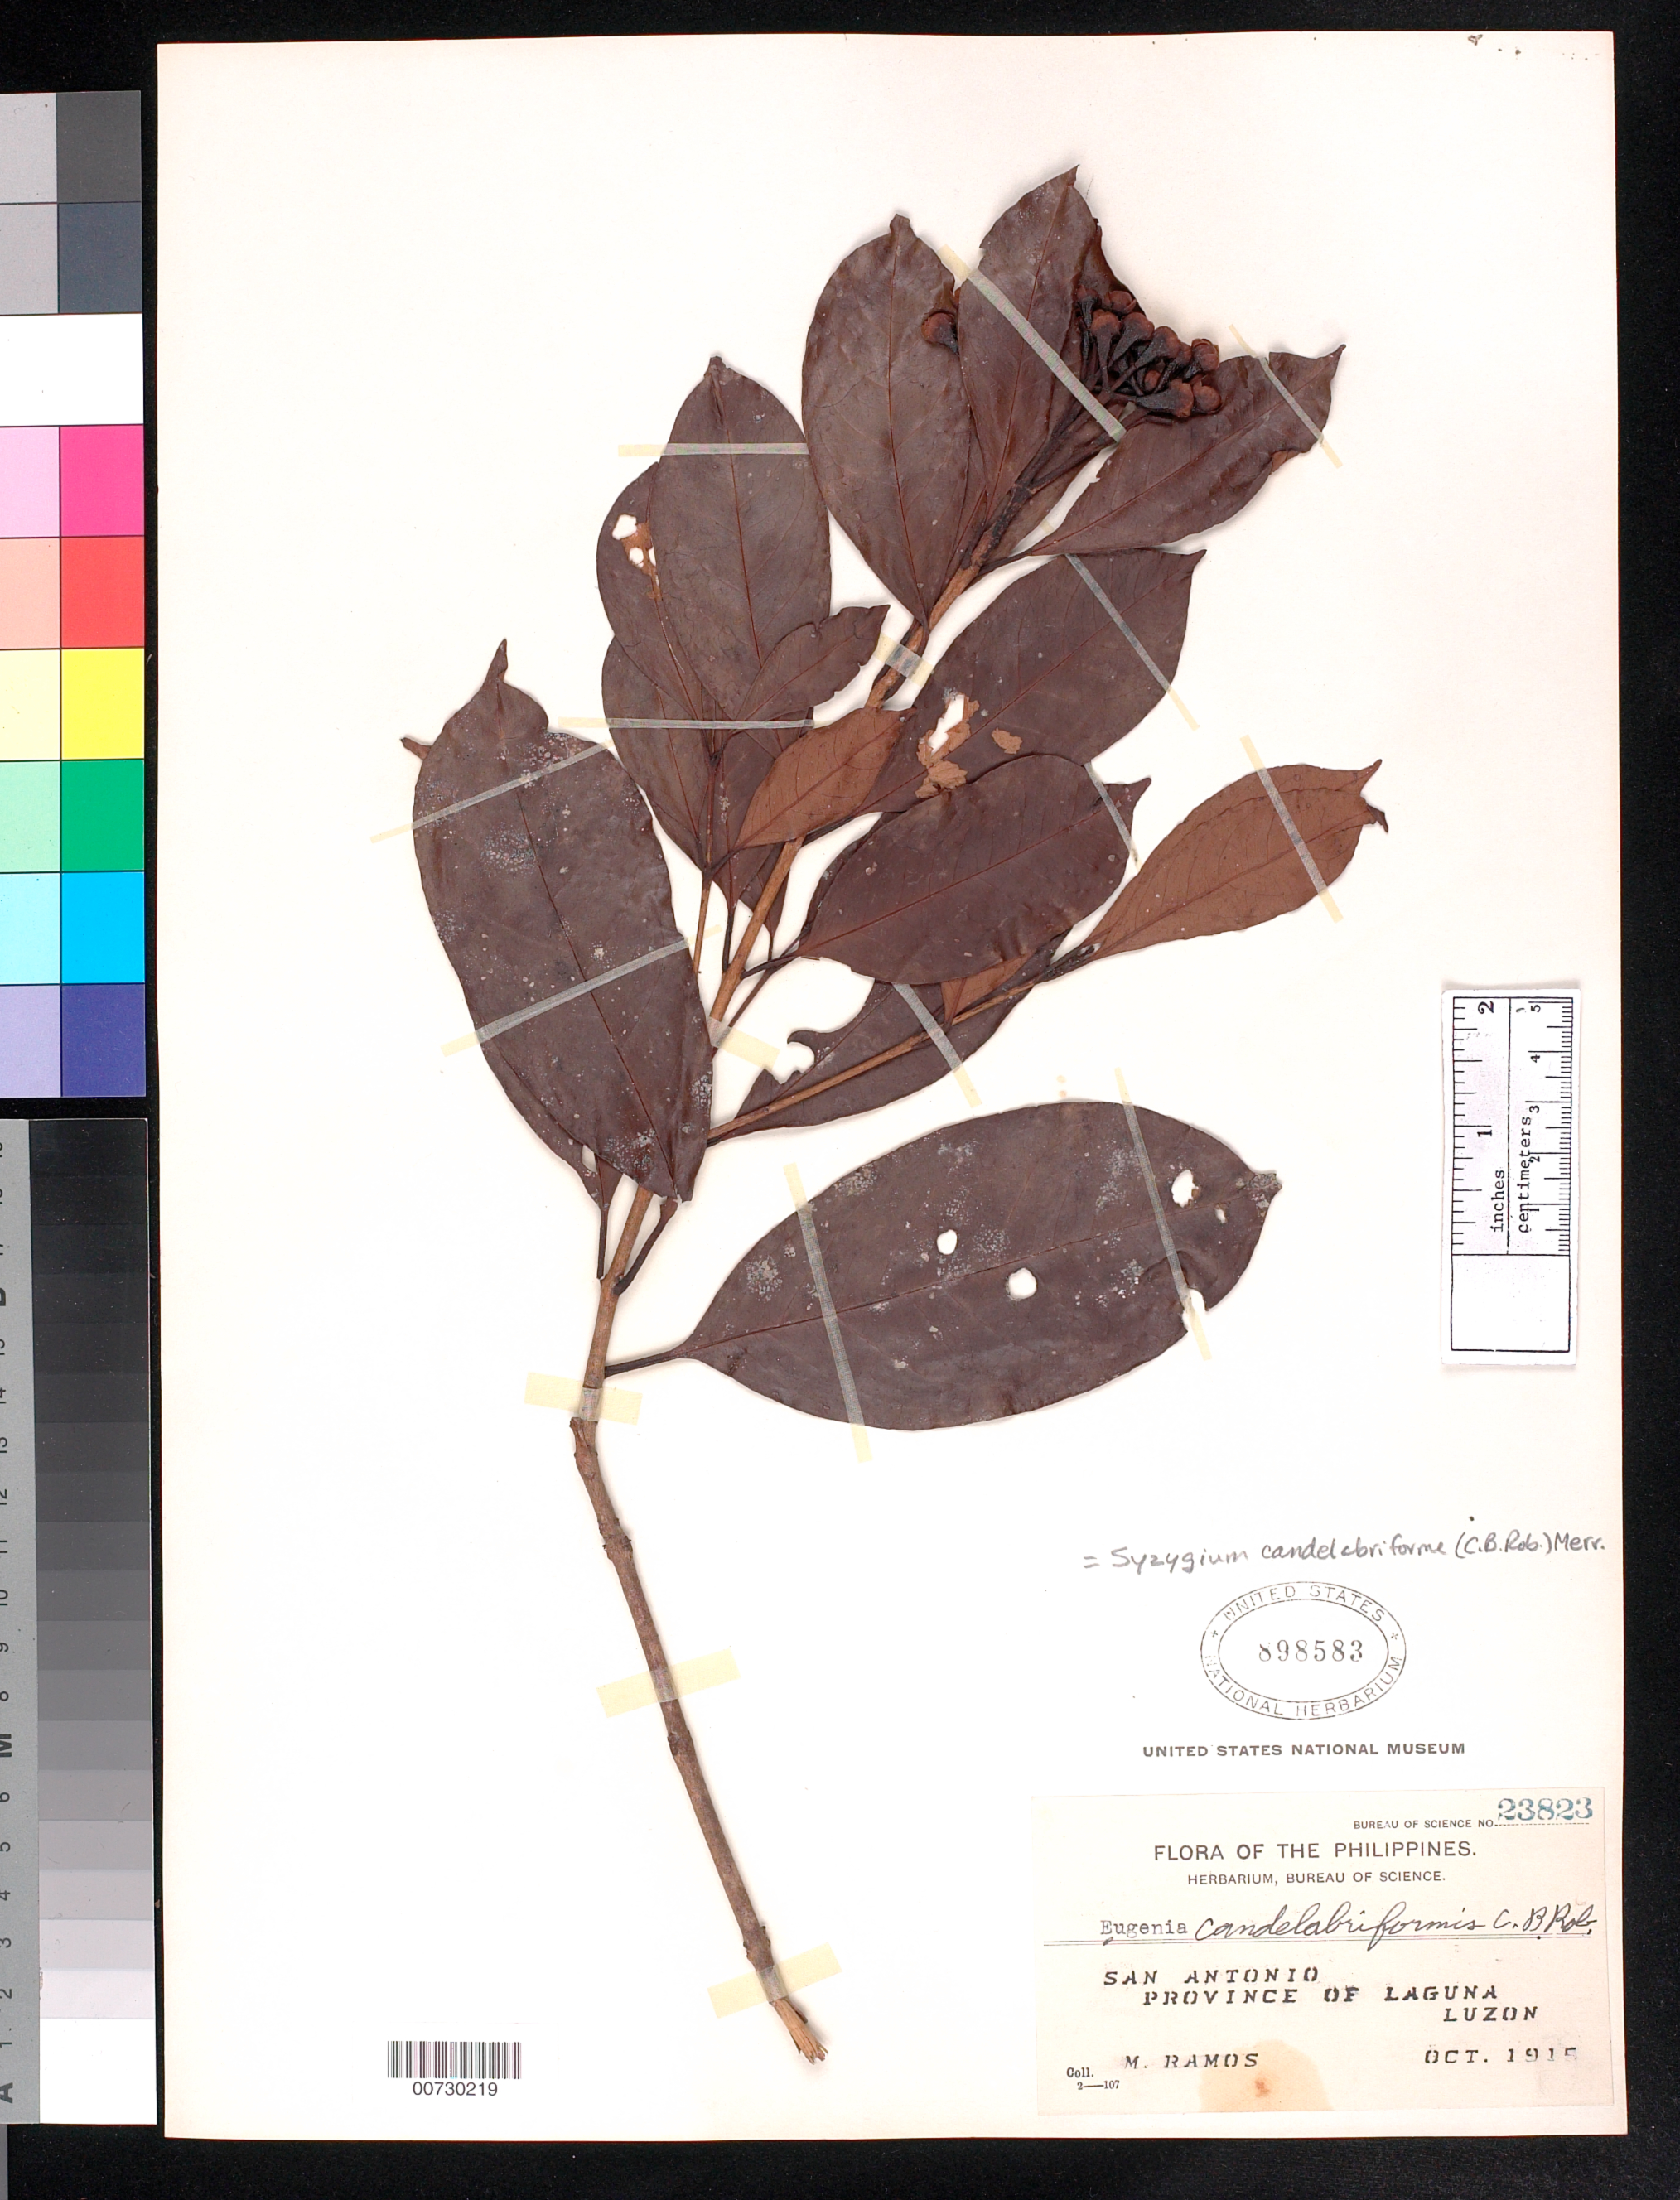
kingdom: Plantae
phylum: Tracheophyta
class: Magnoliopsida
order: Myrtales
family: Myrtaceae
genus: Syzygium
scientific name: Syzygium candelabriforme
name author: (C.B. Rob.) Merr.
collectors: M. Ramos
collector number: Bur. Sci. 23823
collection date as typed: Oct 1915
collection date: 1915-10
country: Philippines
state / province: Calabarzon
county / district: Laguna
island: Luzon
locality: San Antonio.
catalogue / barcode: US 898583